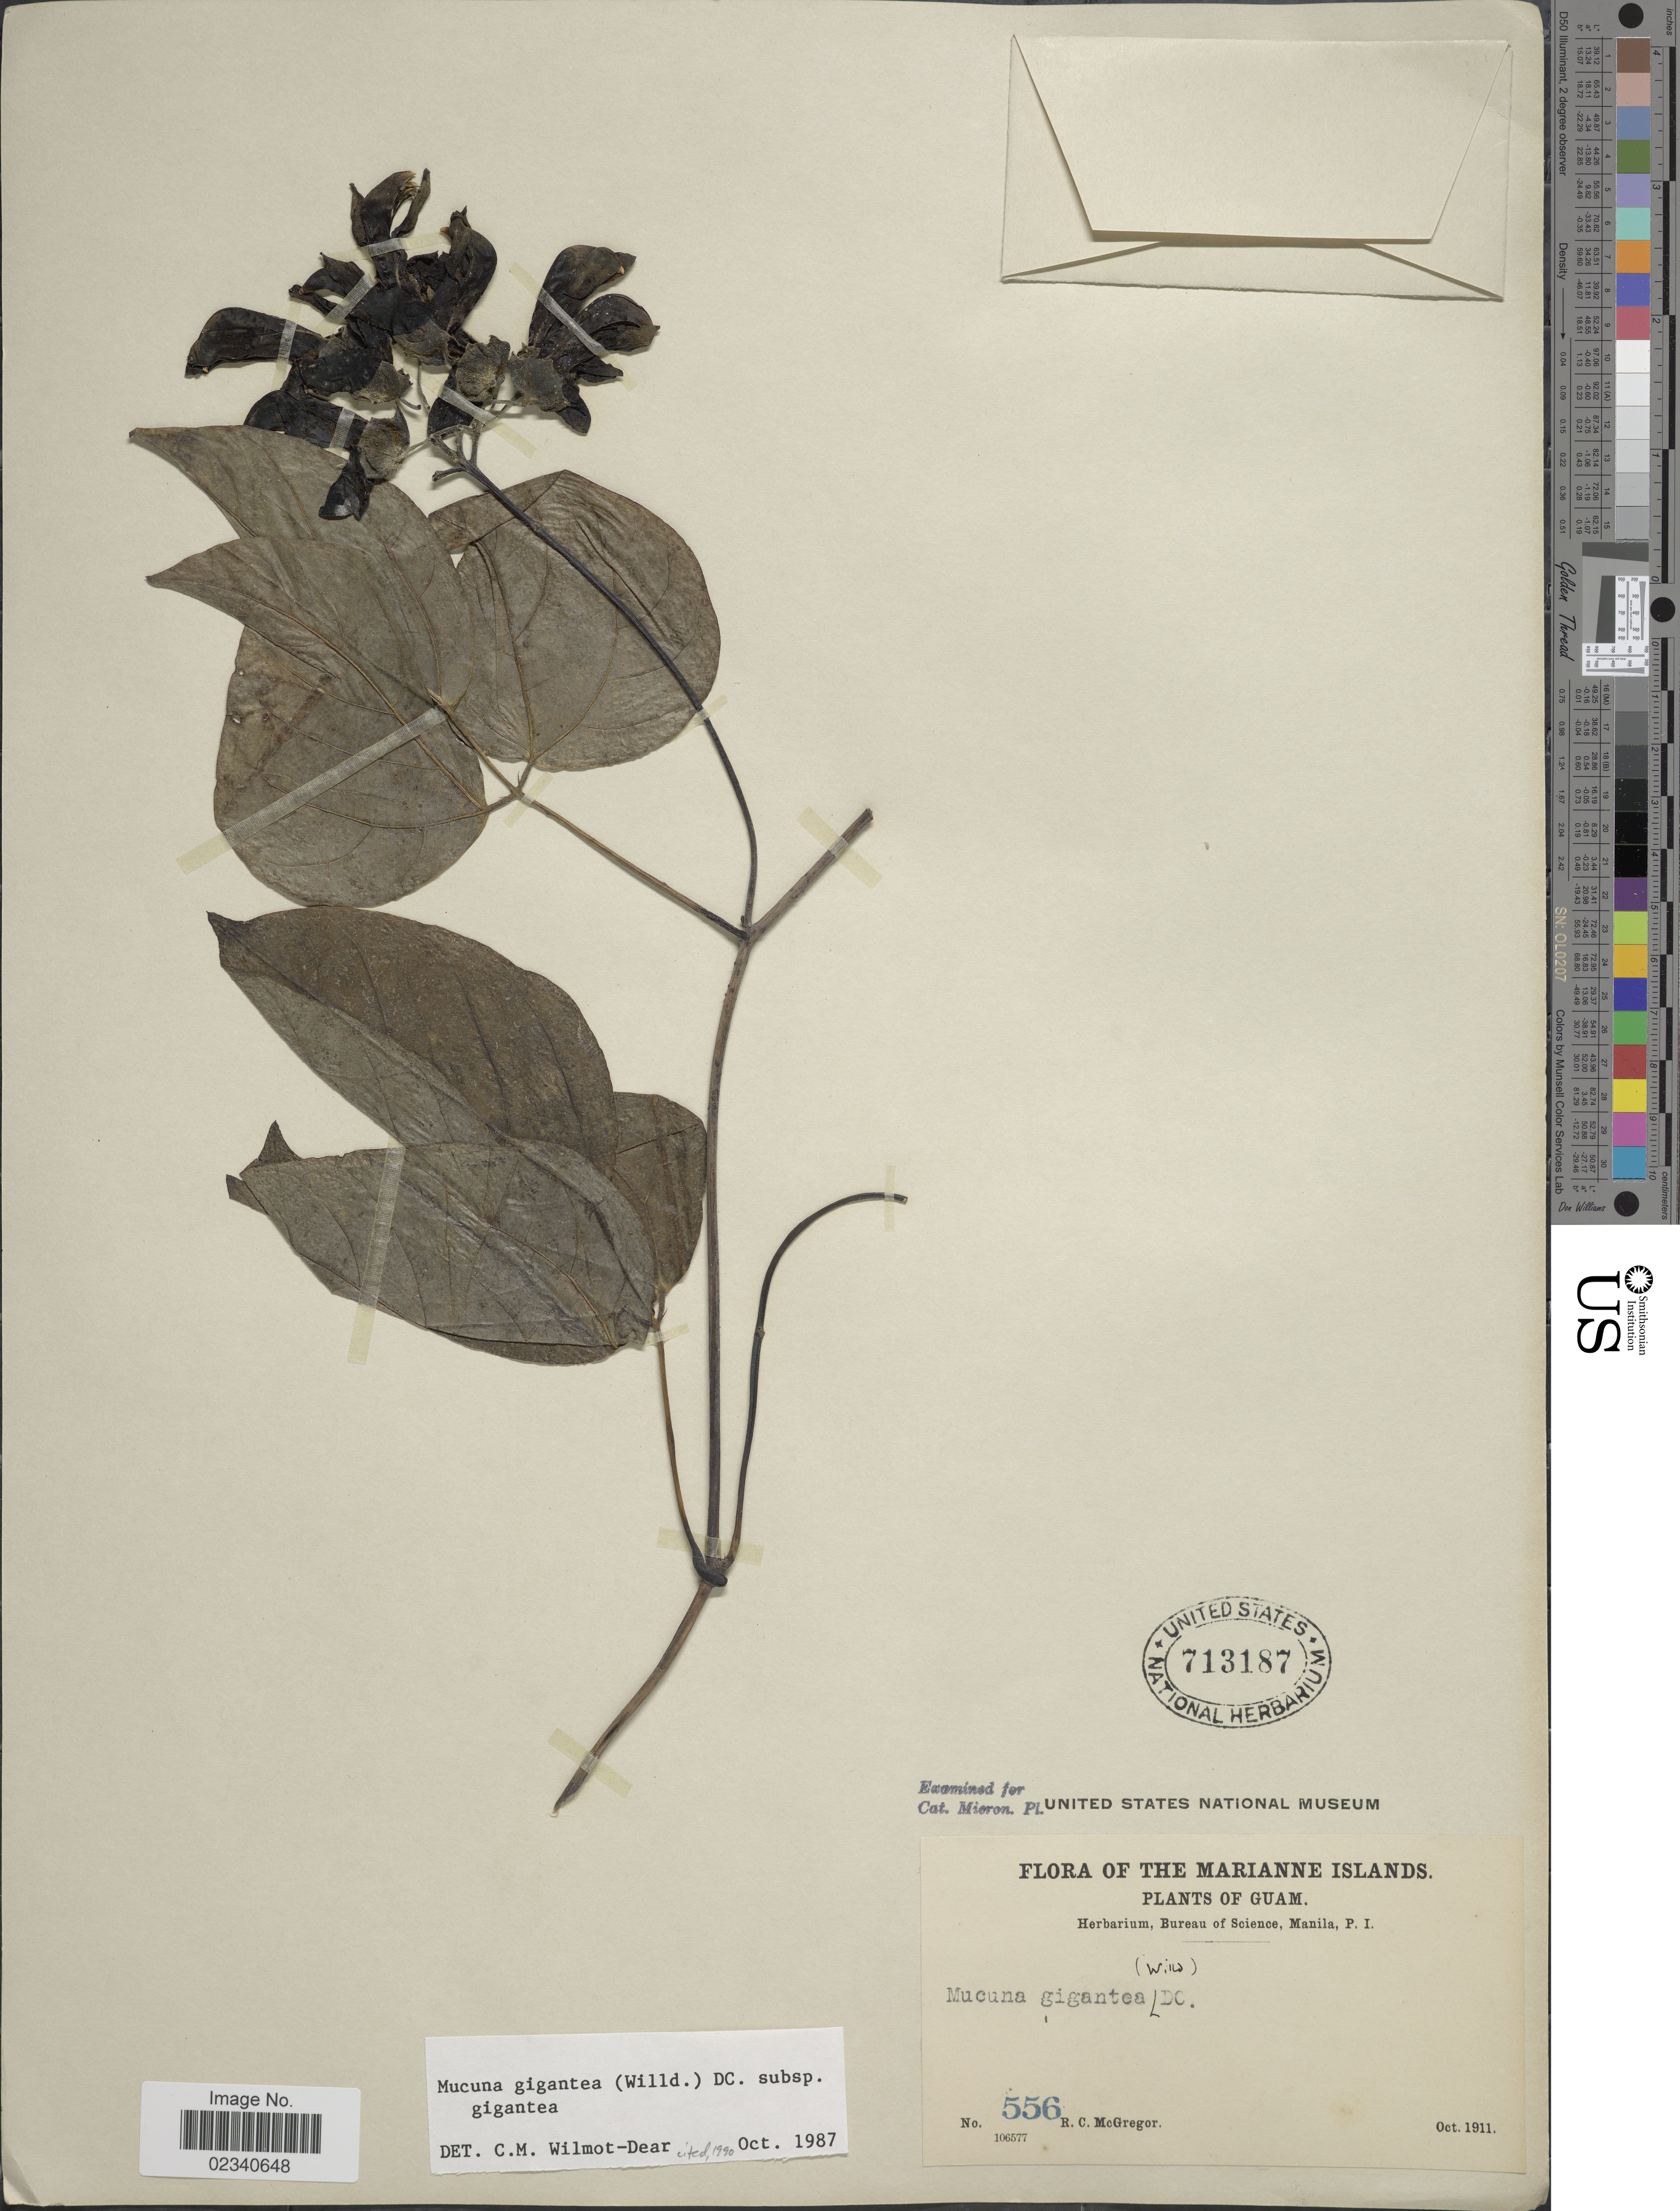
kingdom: Plantae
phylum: Tracheophyta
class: Magnoliopsida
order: Fabales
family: Fabaceae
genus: Mucuna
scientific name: Mucuna gigantea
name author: (Willd.) DC.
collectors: R. C. McGregor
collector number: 556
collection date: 1911-10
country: Guam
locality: Marianne Islands.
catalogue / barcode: US 713187